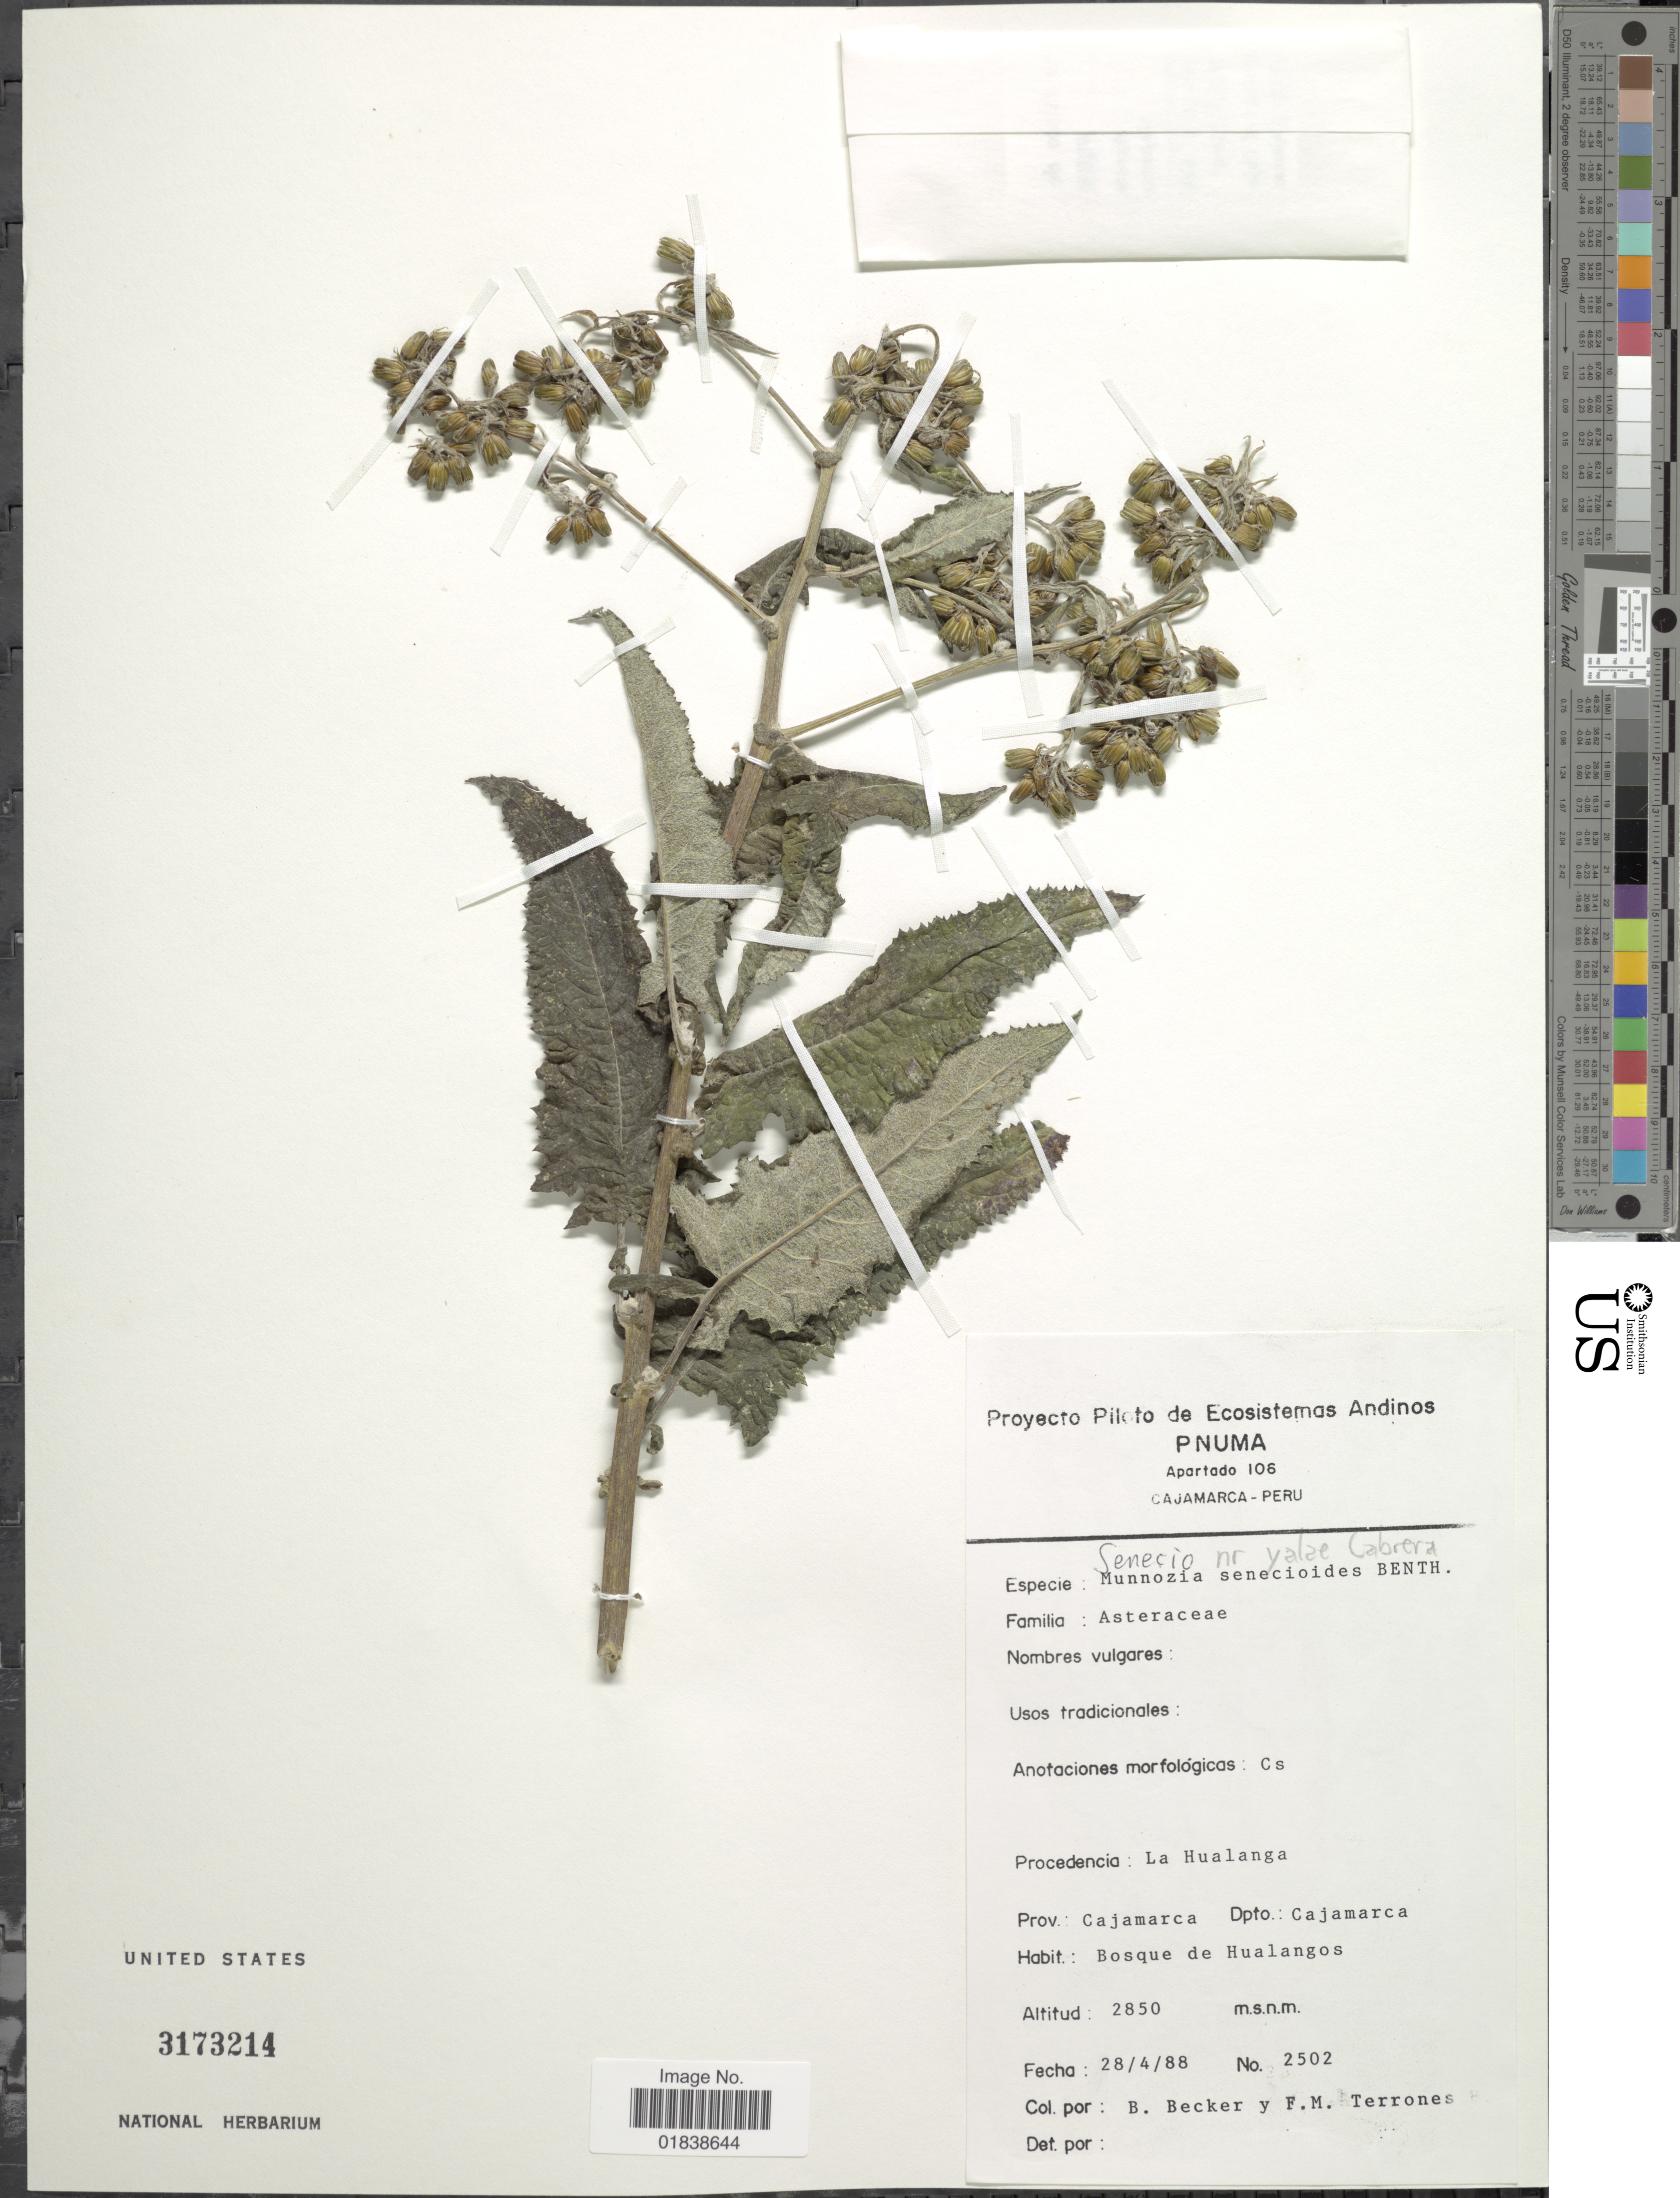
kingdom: Plantae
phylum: Tracheophyta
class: Magnoliopsida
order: Asterales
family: Asteraceae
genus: Senecio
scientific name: Senecio sp.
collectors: B. Becker & F. Terrones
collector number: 2502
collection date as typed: Transcribed d/m/y: 28/4/88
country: Peru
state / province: Cajamarca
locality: Dpto. Cajamarca, bosque de Hualangos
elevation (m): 2850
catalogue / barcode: US 3173214